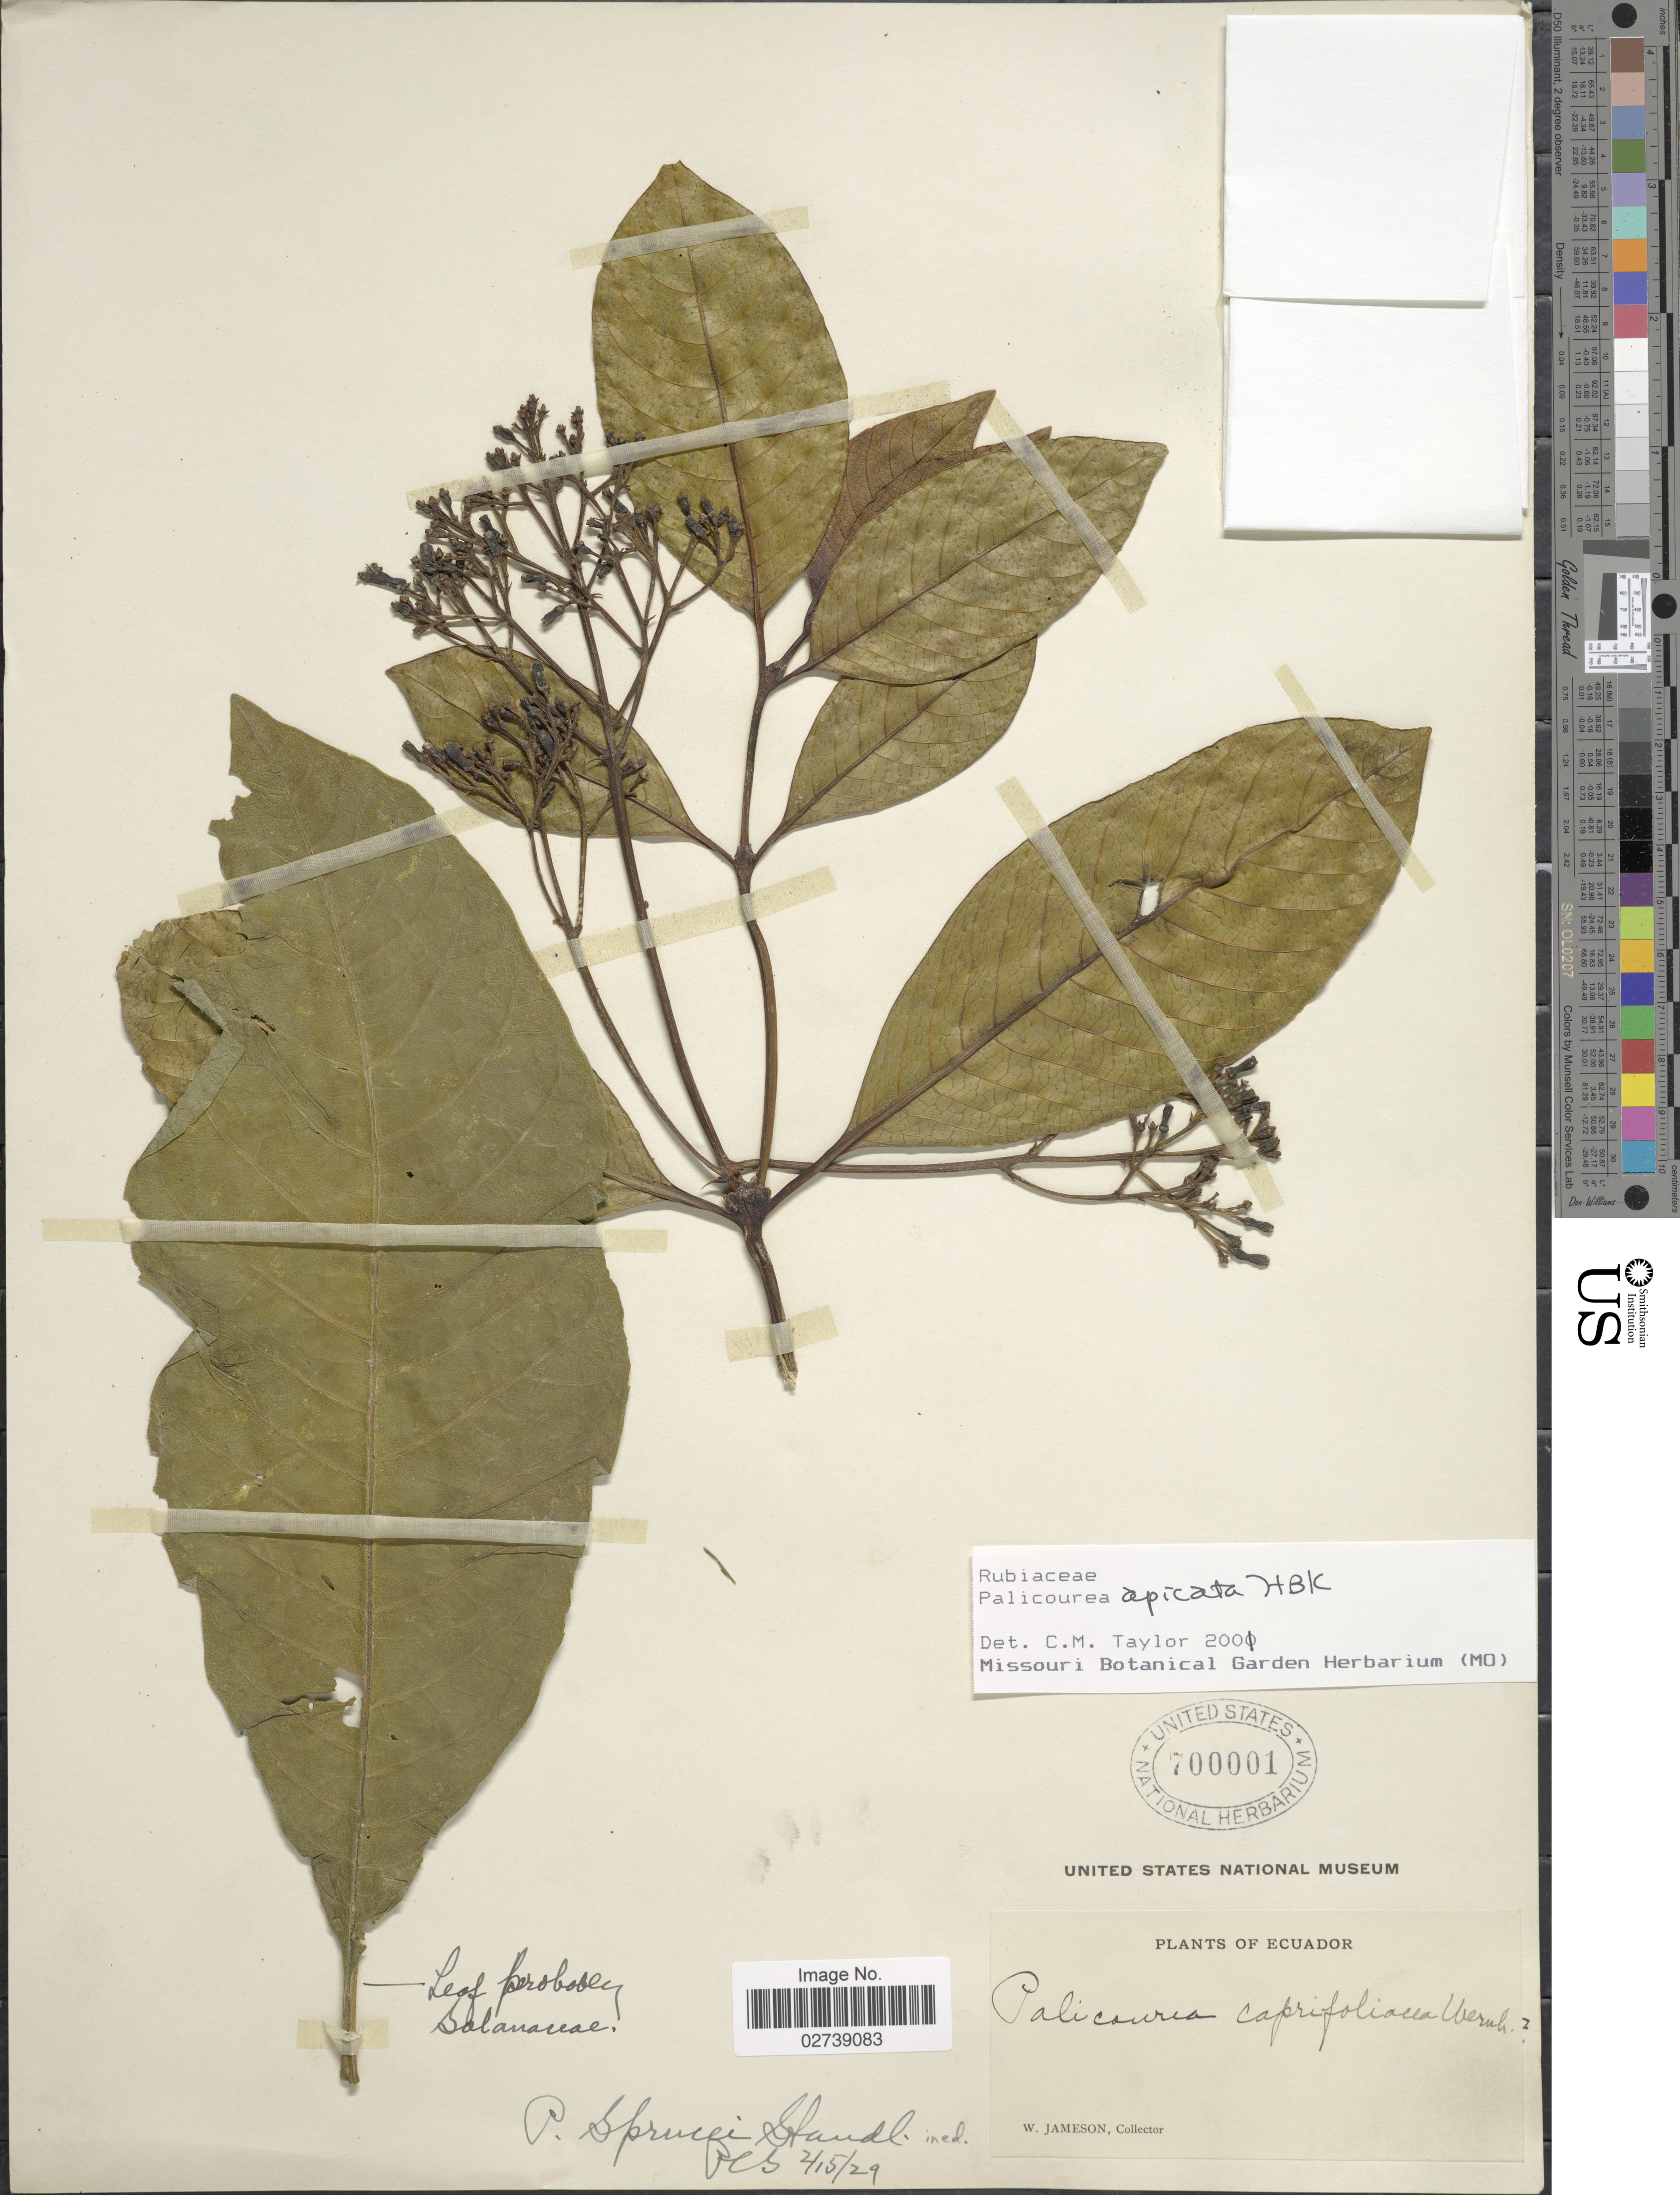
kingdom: Plantae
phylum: Tracheophyta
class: Magnoliopsida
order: Gentianales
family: Rubiaceae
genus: Palicourea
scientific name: Palicourea apicata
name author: Kunth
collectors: W. Jameson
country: Ecuador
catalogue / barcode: US 700001